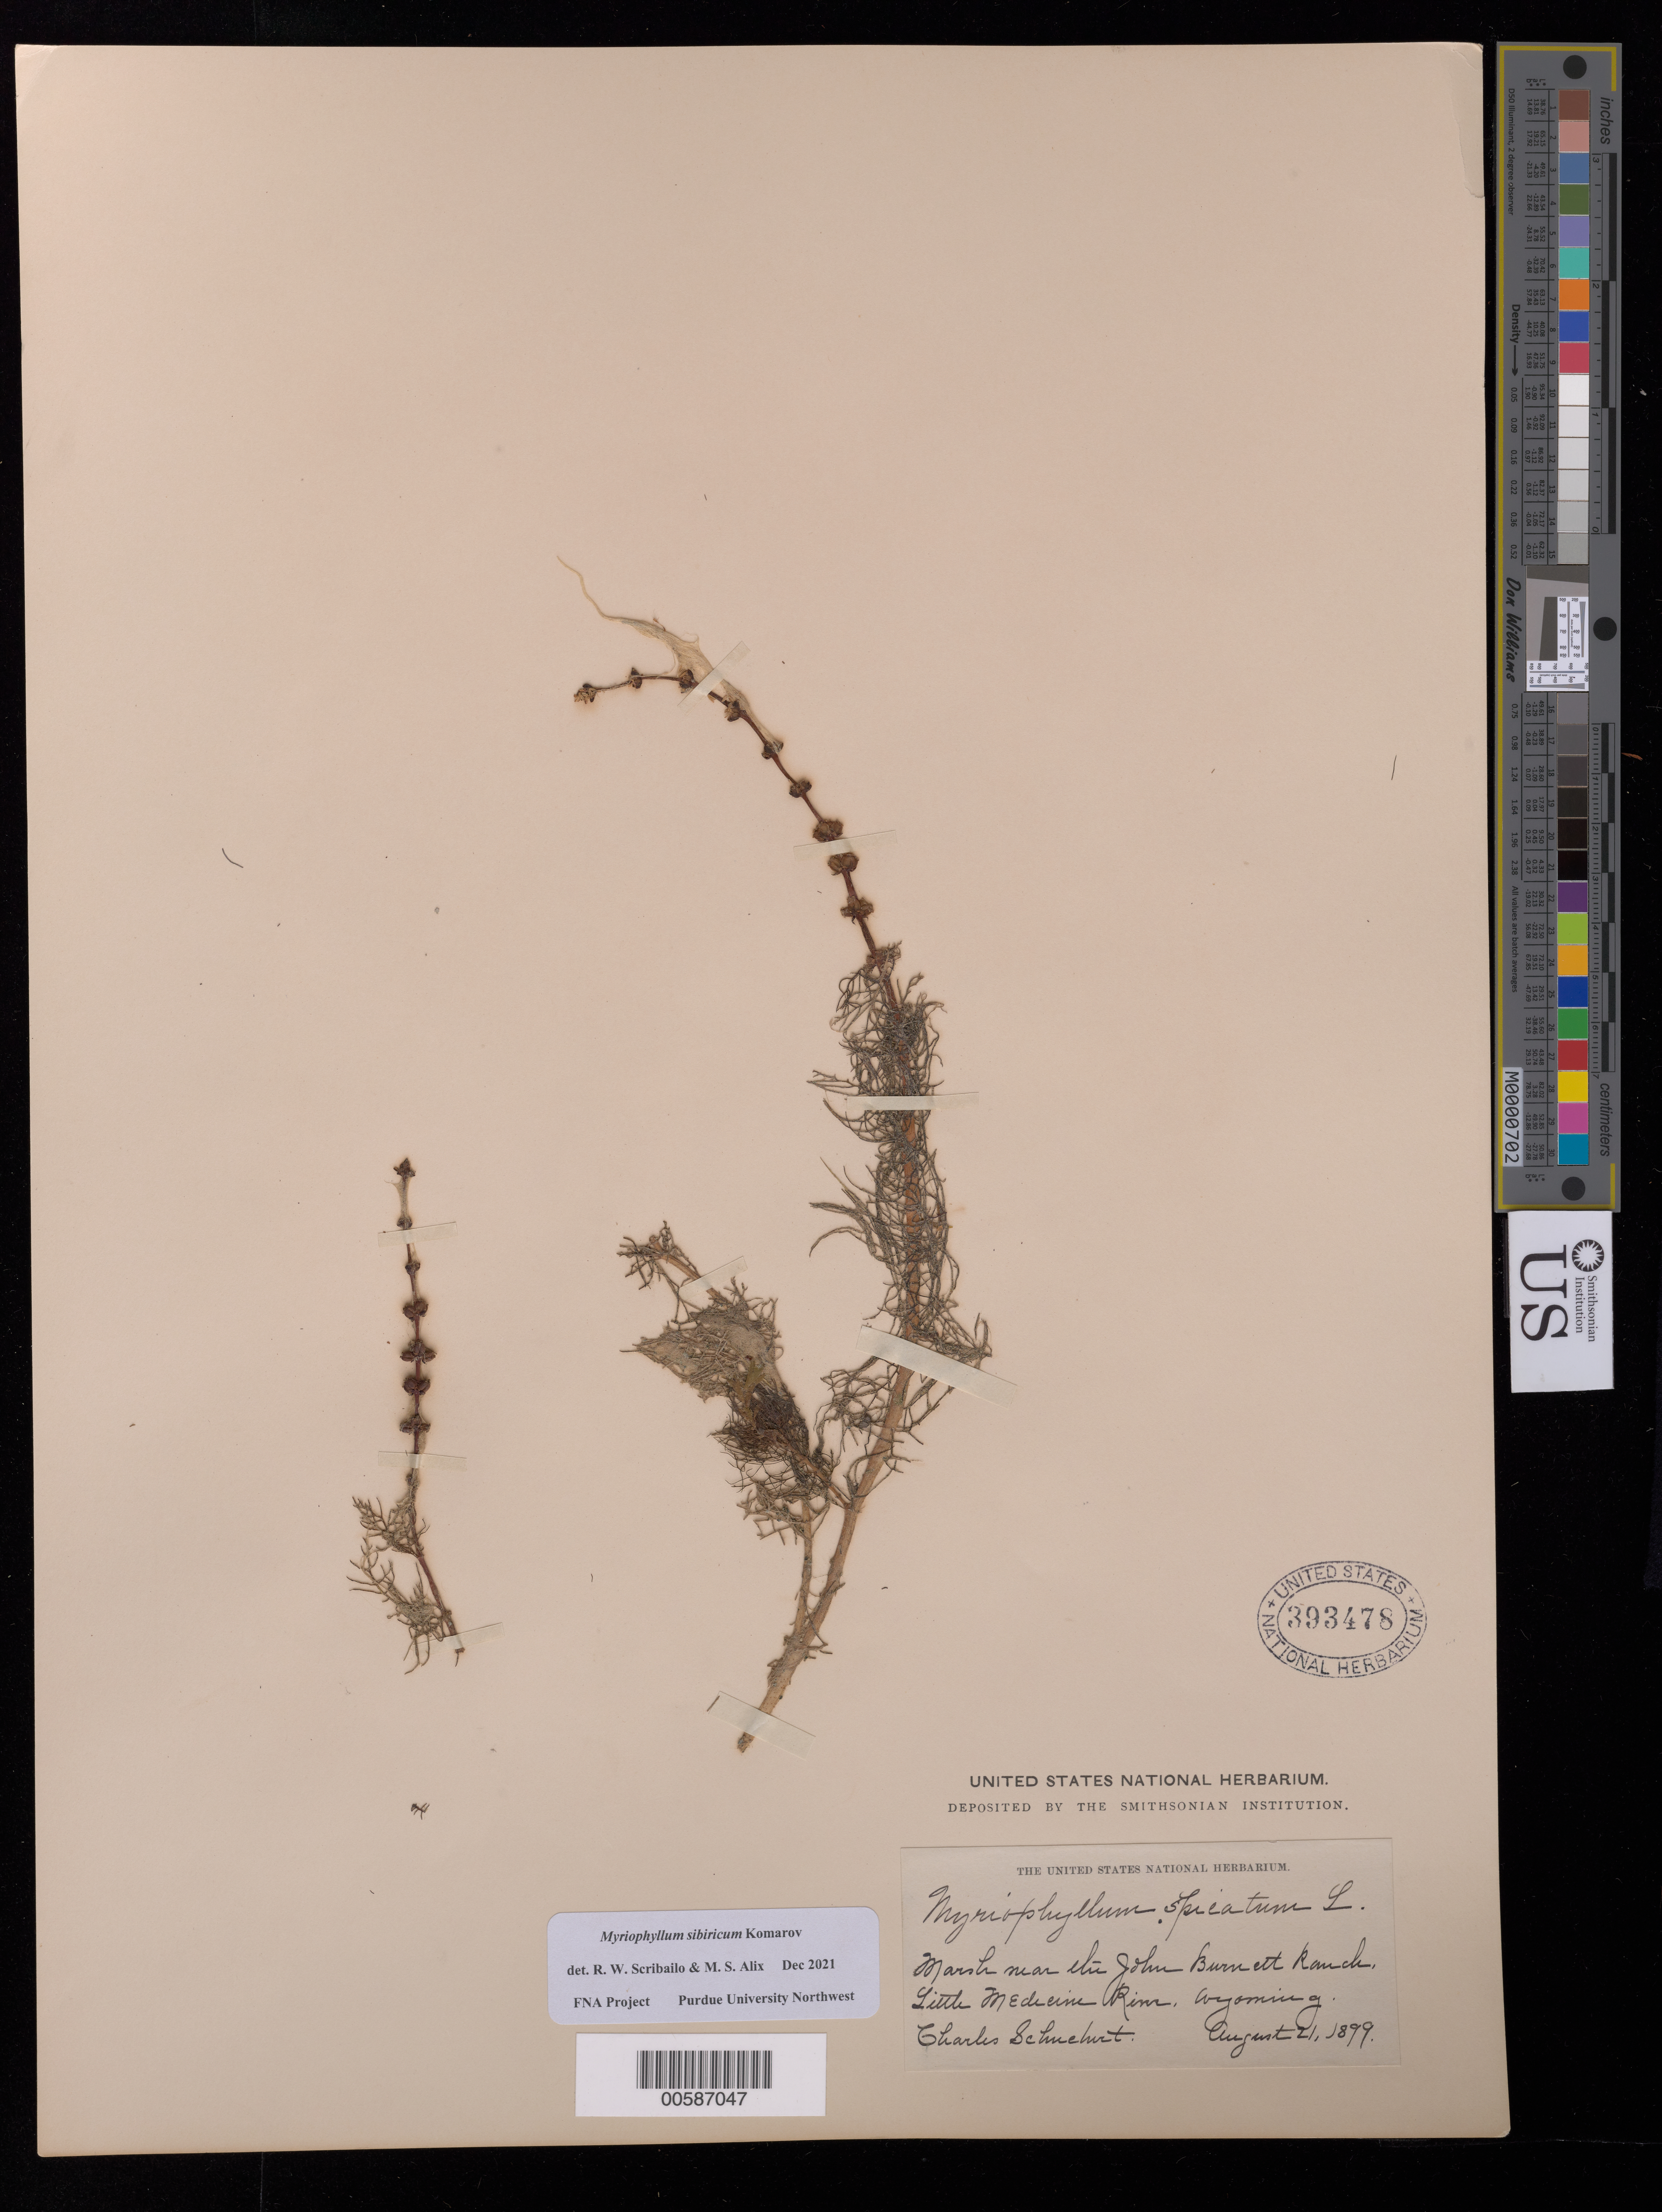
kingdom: Plantae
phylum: Tracheophyta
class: Magnoliopsida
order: Saxifragales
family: Haloragaceae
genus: Myriophyllum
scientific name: Myriophyllum sibiricum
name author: Kom.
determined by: Scribailo, R. W.; Alix, M. S.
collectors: C. Schuchert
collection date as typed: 21 Aug 1899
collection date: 1899-08-21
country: United States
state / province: Wyoming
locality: Little Medicine River, Near John Burnett Ranch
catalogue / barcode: US 393478